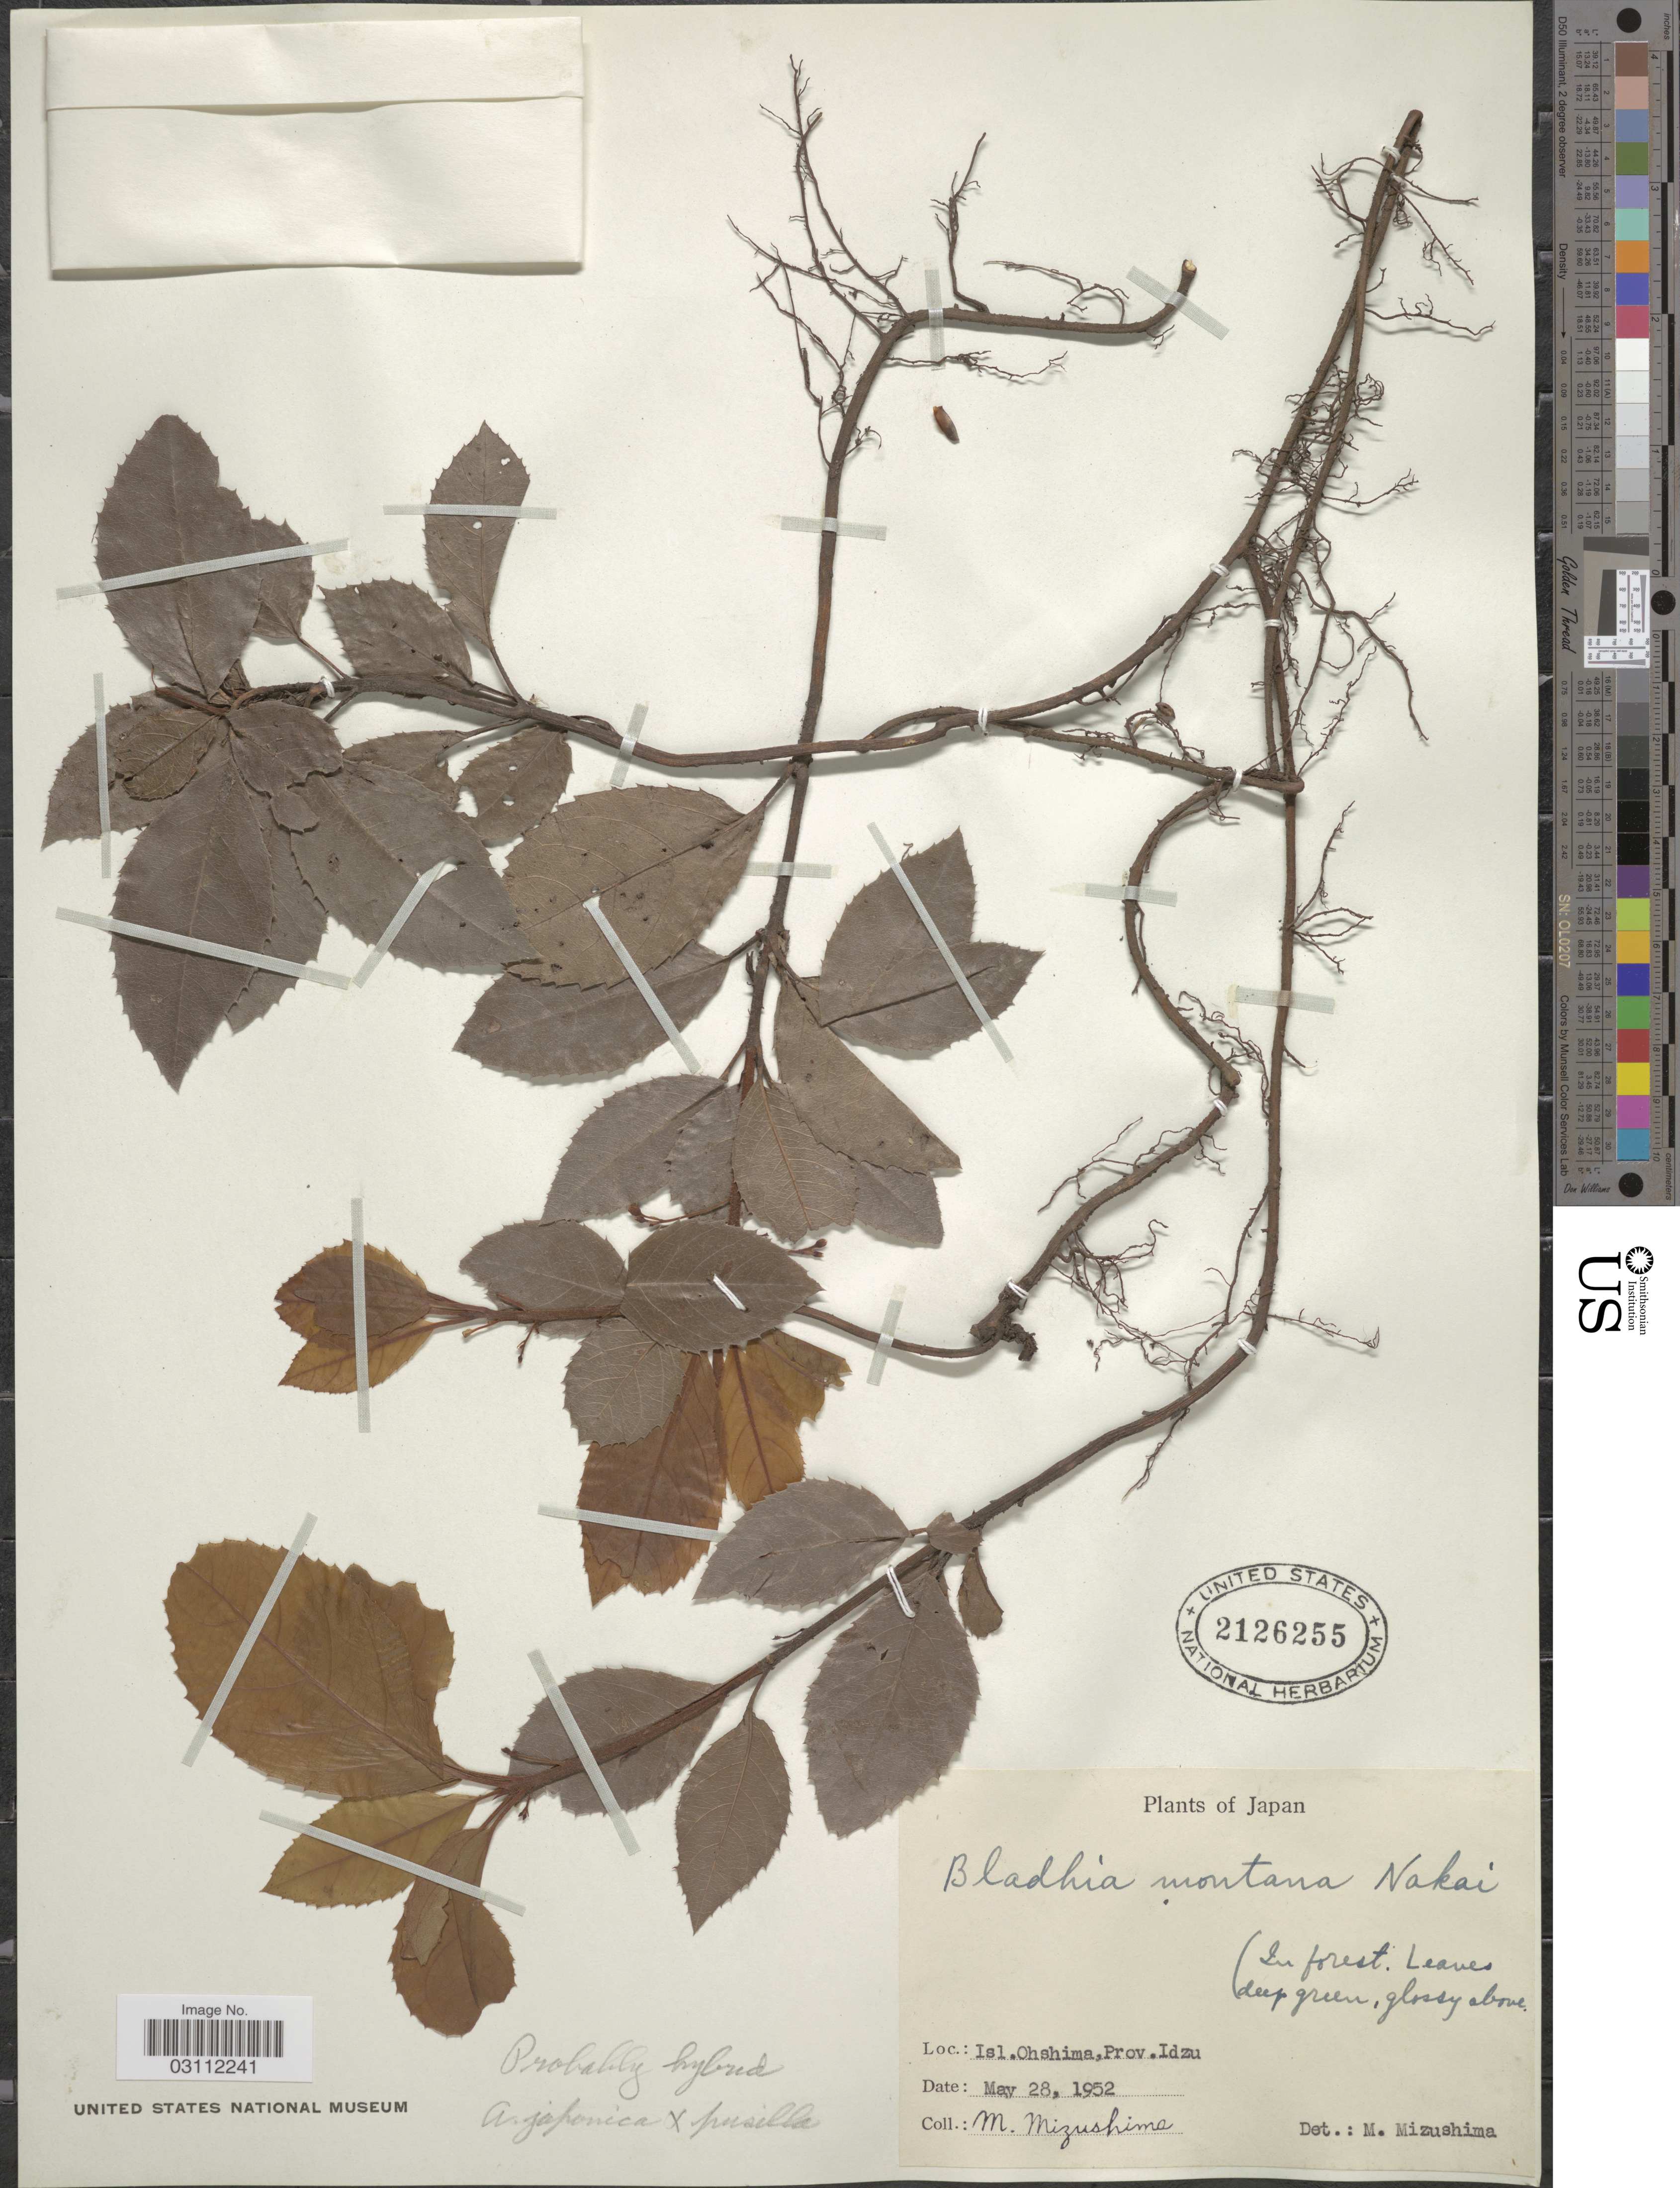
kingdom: Plantae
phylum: Tracheophyta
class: Magnoliopsida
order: Ericales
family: Primulaceae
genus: Ardisia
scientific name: Ardisia walkeri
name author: Y.P. Yang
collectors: M. Mizushima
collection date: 1952-05-28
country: Japan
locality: Isl. Ohshima, Prov. Idzu.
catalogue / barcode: US 2126255